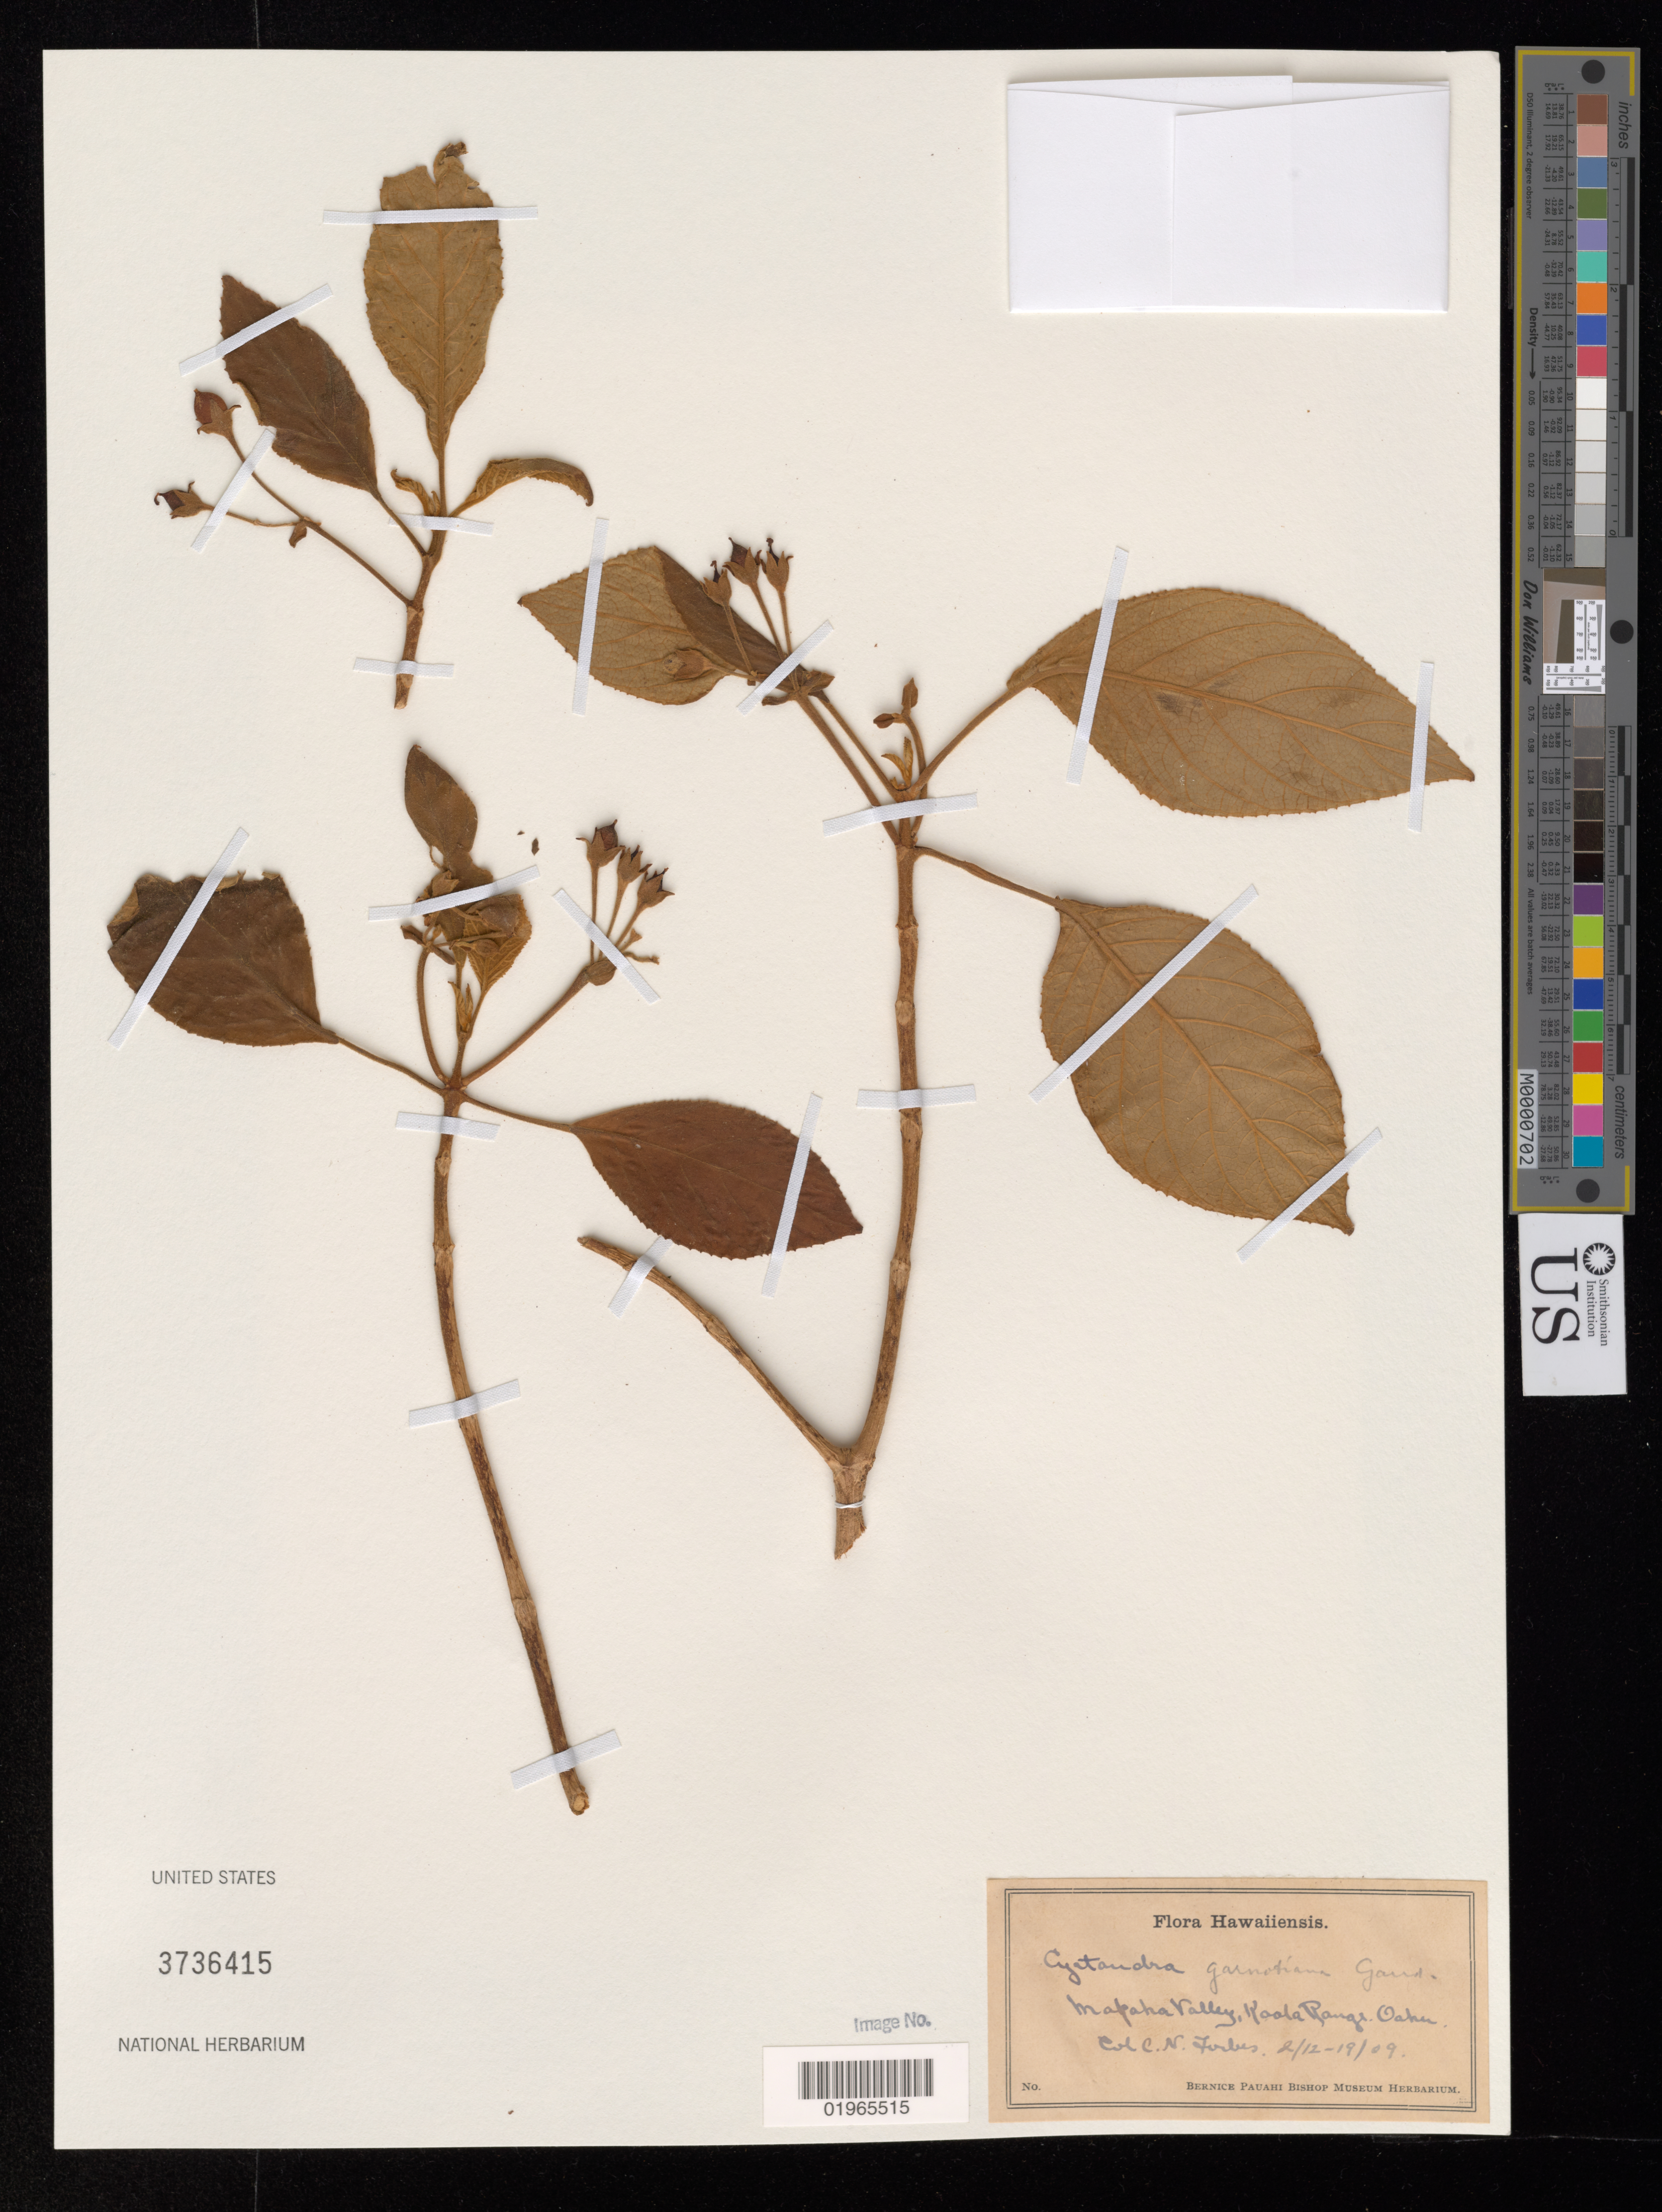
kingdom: Plantae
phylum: Tracheophyta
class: Magnoliopsida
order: Lamiales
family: Gesneriaceae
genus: Cyrtandra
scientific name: Cyrtandra garnotiana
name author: Gaudich.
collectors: C. N. Forbes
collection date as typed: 12 Feb 1909 to 19 Feb 1909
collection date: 1909-02-12/1909-02-19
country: United States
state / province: Hawaii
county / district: Honolulu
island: Oahu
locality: Waianae Mts., Makaha Valley, Kaala Range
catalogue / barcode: US 3736415